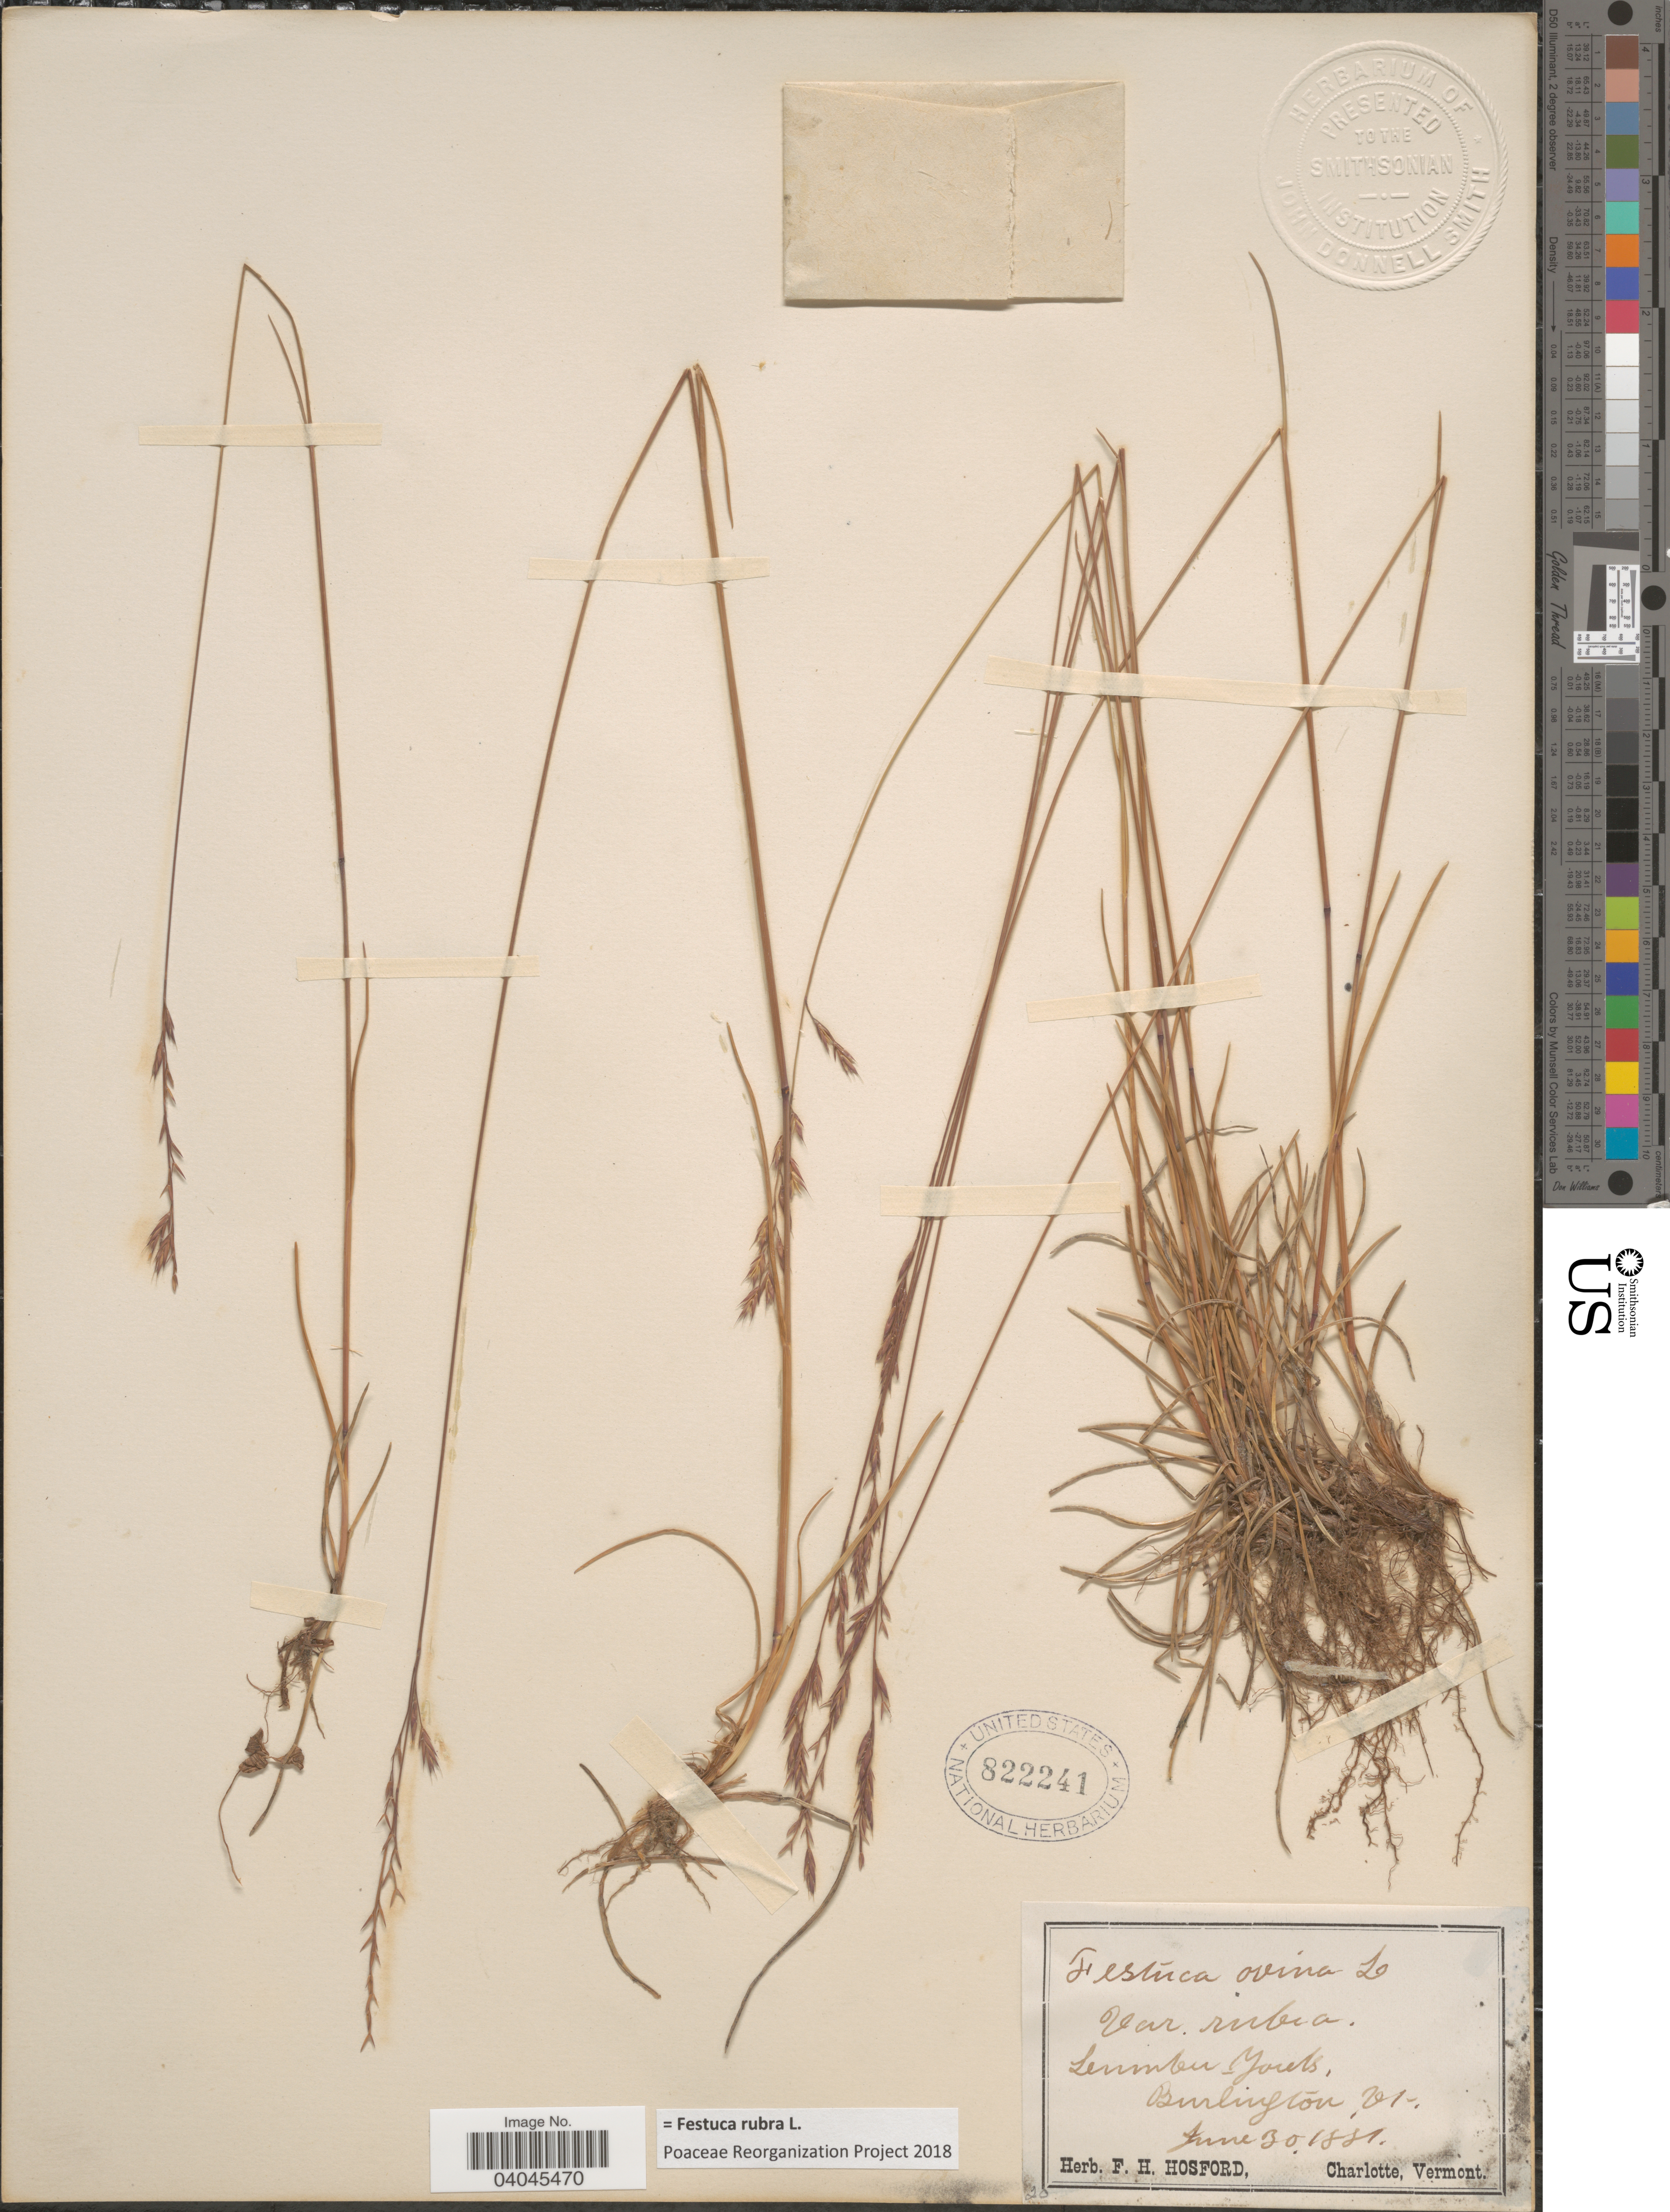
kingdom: Plantae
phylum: Tracheophyta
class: Liliopsida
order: Poales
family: Poaceae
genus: Festuca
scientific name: Festuca rubra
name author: L.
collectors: ex herb. F. H. Hosford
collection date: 1881-06-30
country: United States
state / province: Vermont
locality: Lumber Yards, Burlington.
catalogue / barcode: US 822241